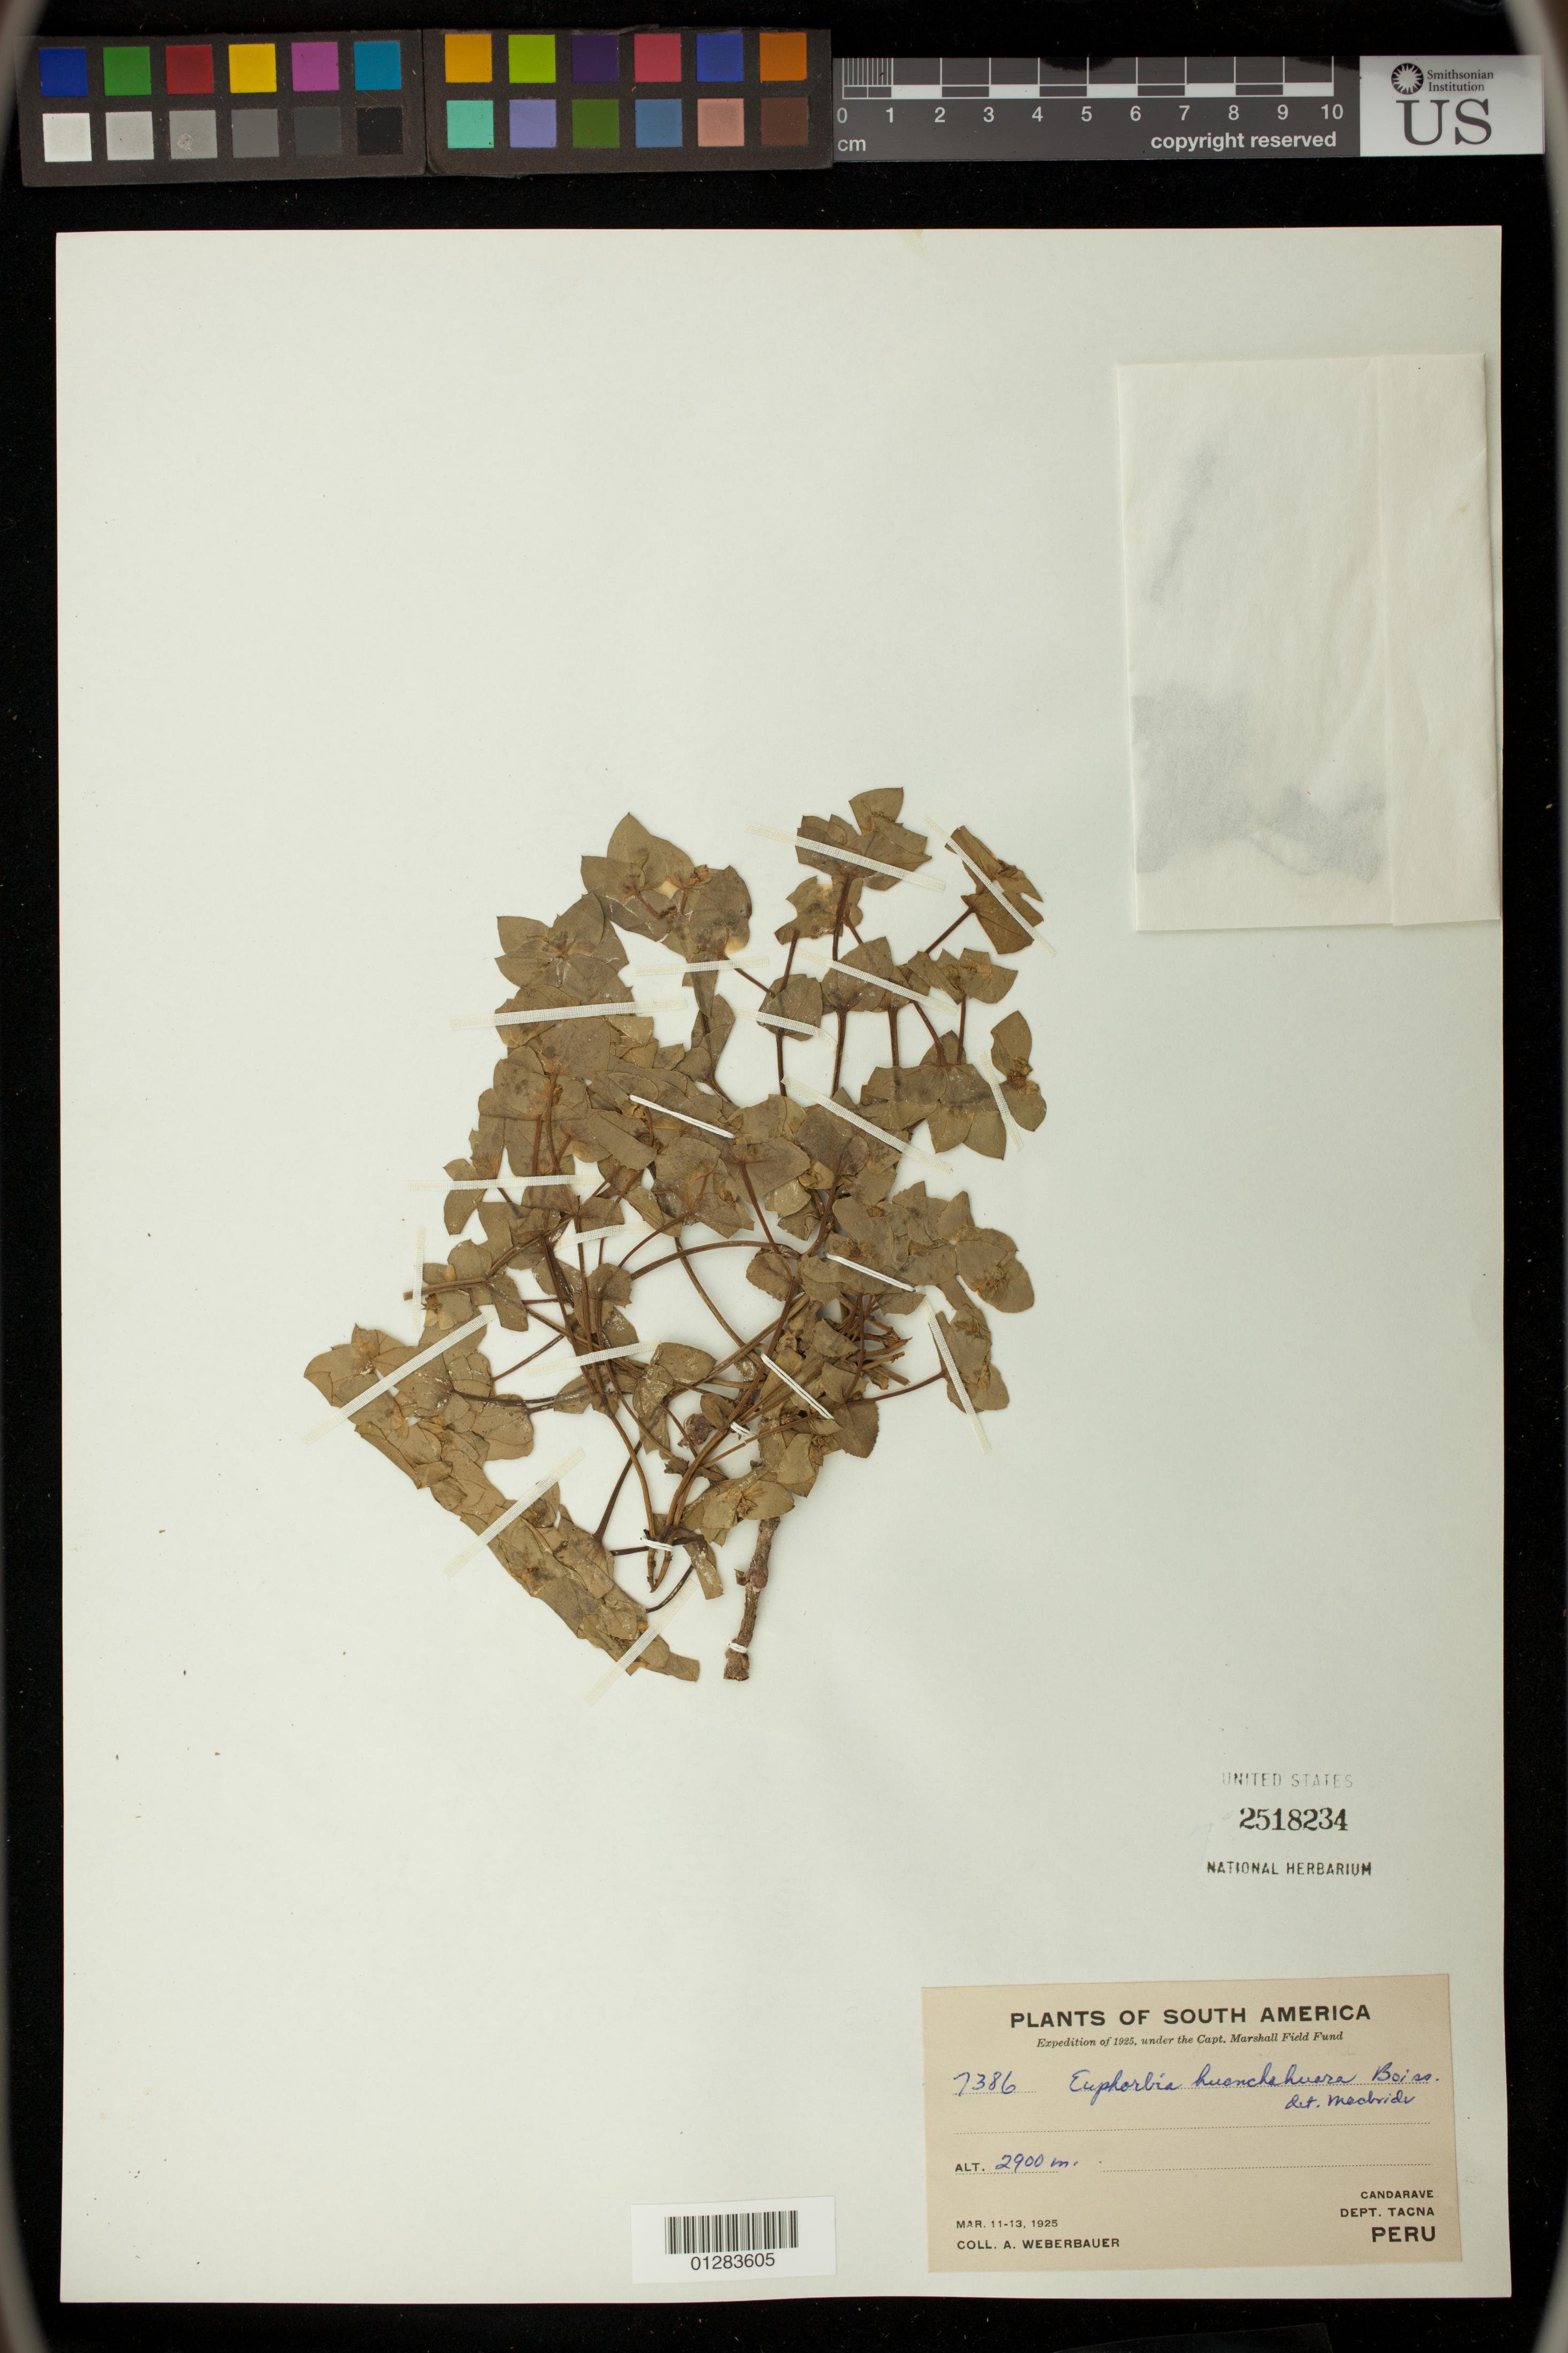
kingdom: Plantae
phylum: Tracheophyta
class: Magnoliopsida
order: Malpighiales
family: Euphorbiaceae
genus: Euphorbia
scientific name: Euphorbia guachanca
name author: Azara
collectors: A. Weberbauer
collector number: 7386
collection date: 1925-03-11/1925-03-13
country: Peru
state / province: Tacna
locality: Candarave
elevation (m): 2900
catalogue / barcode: US 2518234